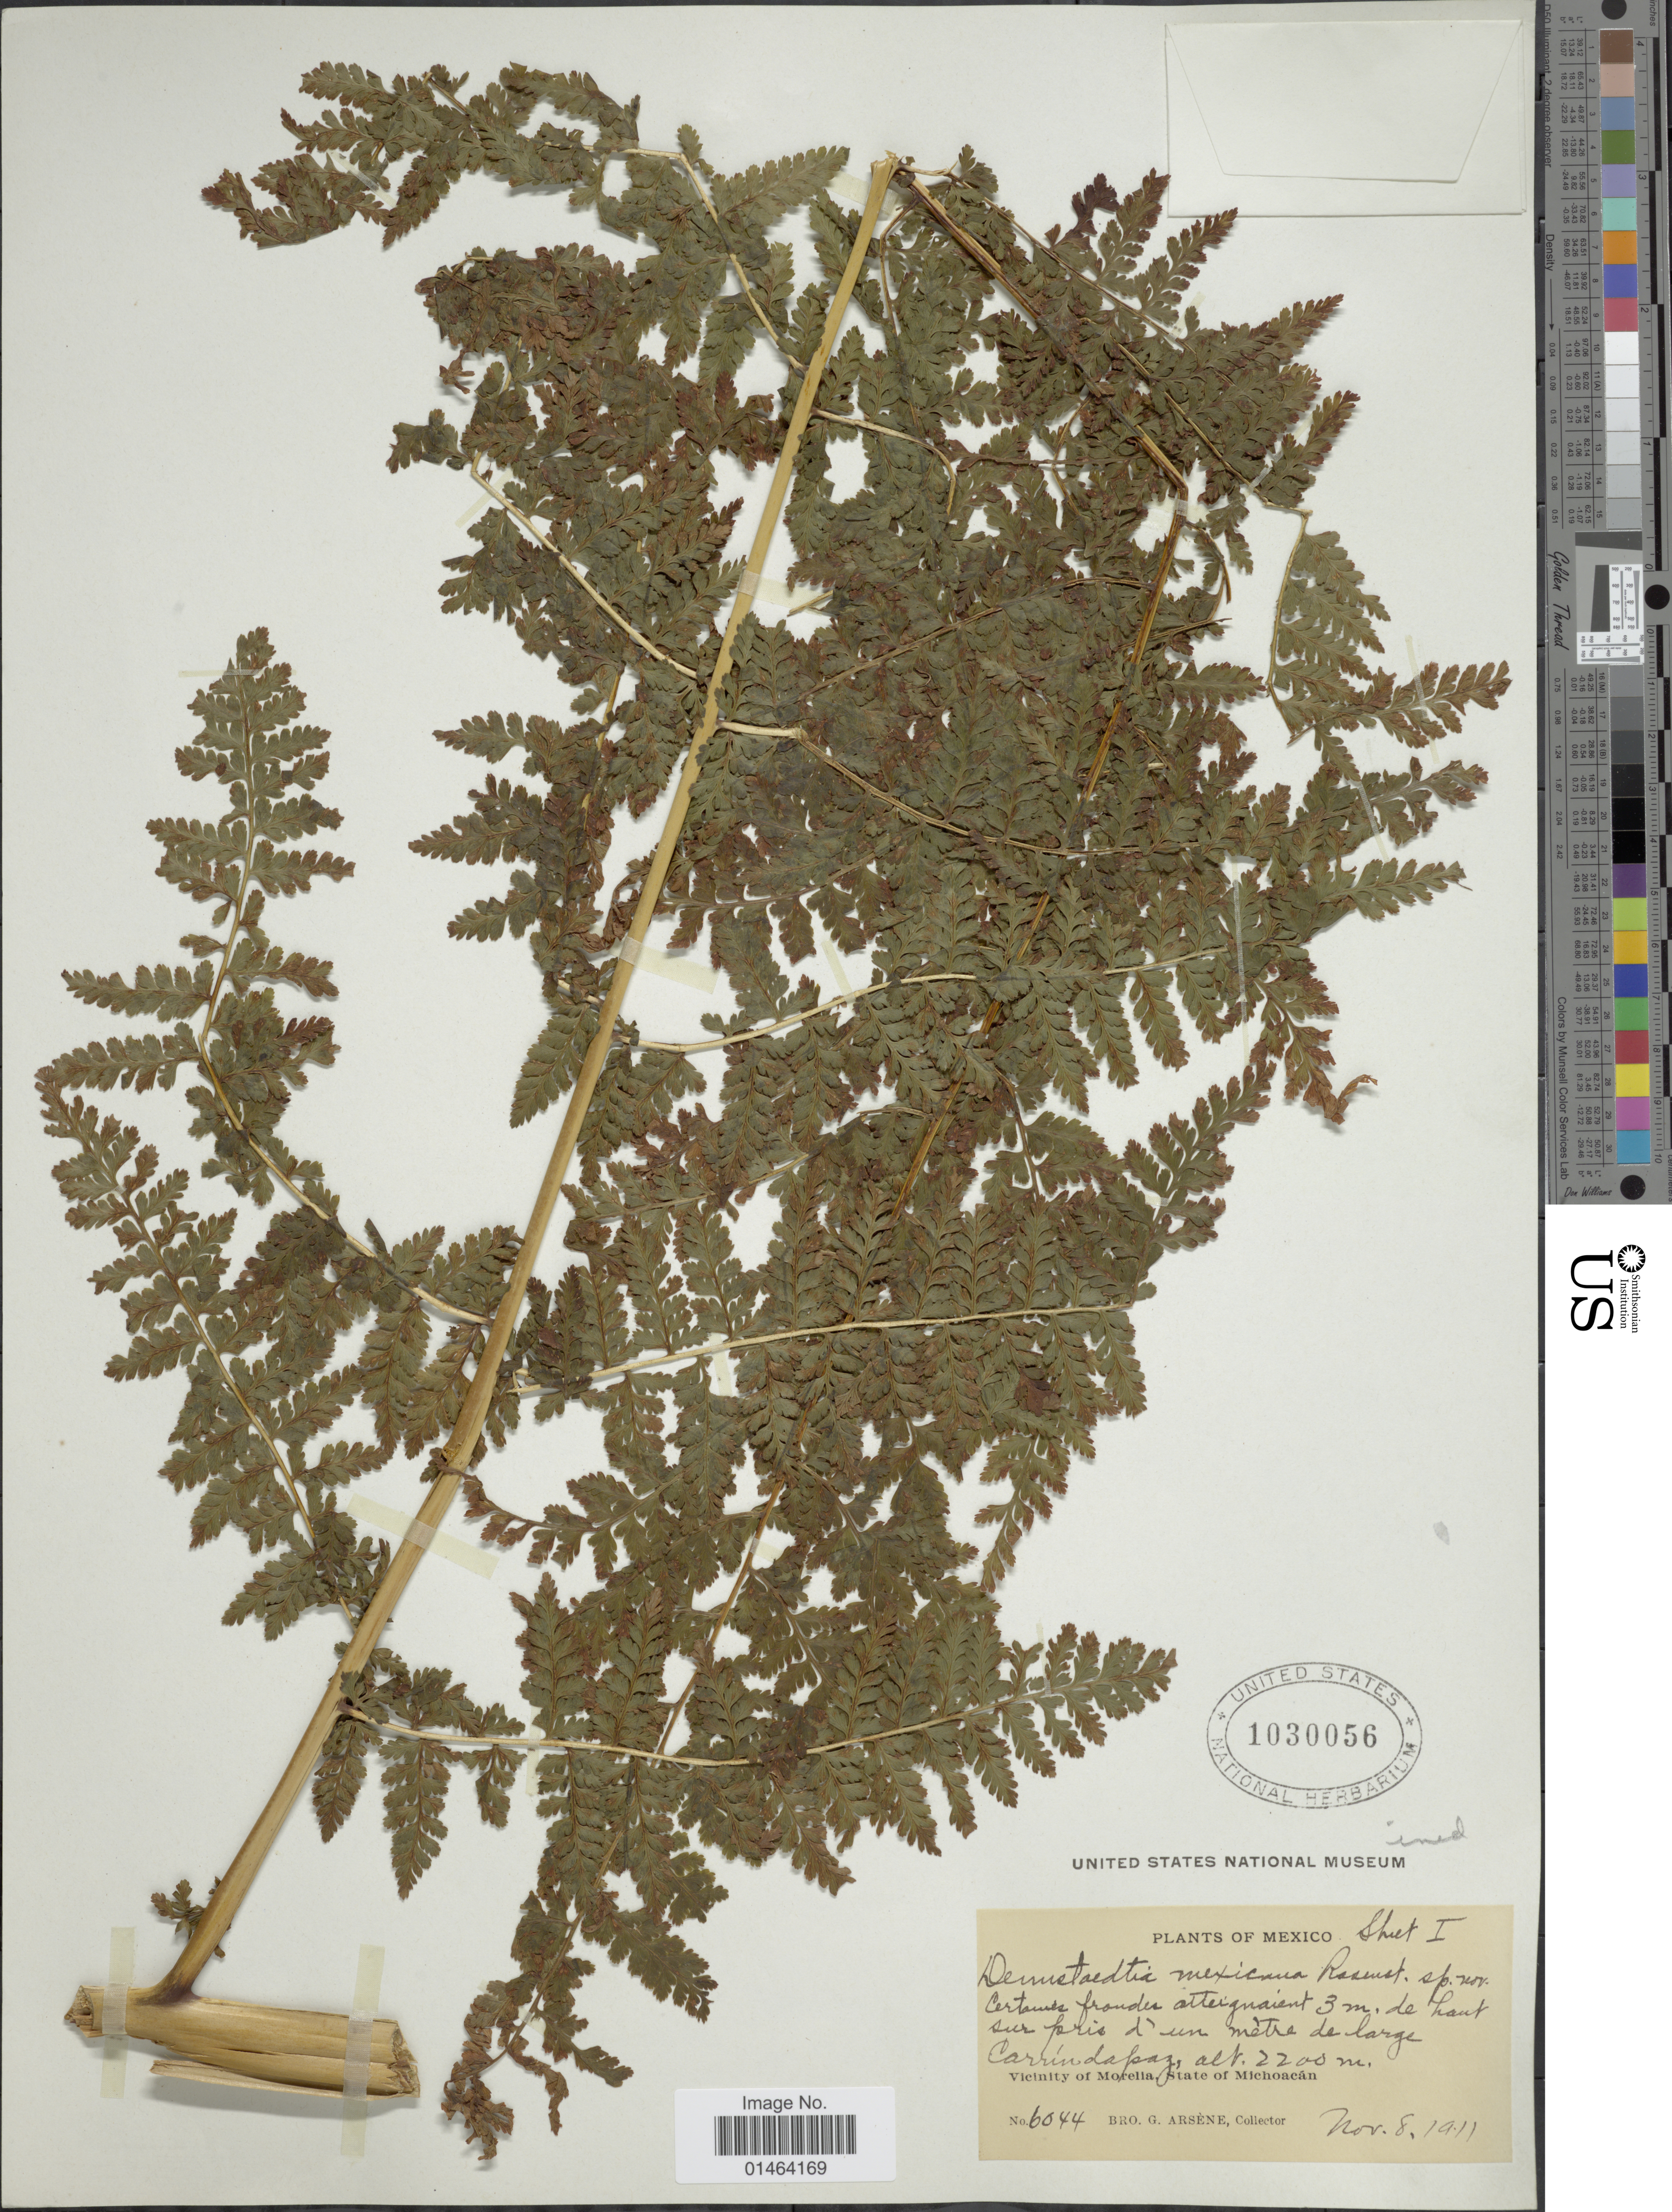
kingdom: Plantae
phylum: Tracheophyta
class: Polypodiopsida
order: Polypodiales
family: Dennstaedtiaceae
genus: Dennstaedtia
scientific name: Dennstaedtia distenta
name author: (Kunze) T. Moore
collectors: Bro. G. Arsène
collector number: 6044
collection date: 1911-11-08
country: Mexico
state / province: Michoacán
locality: Carríndapaz, Vicinity of Morelia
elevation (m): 2200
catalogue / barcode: US 1030056